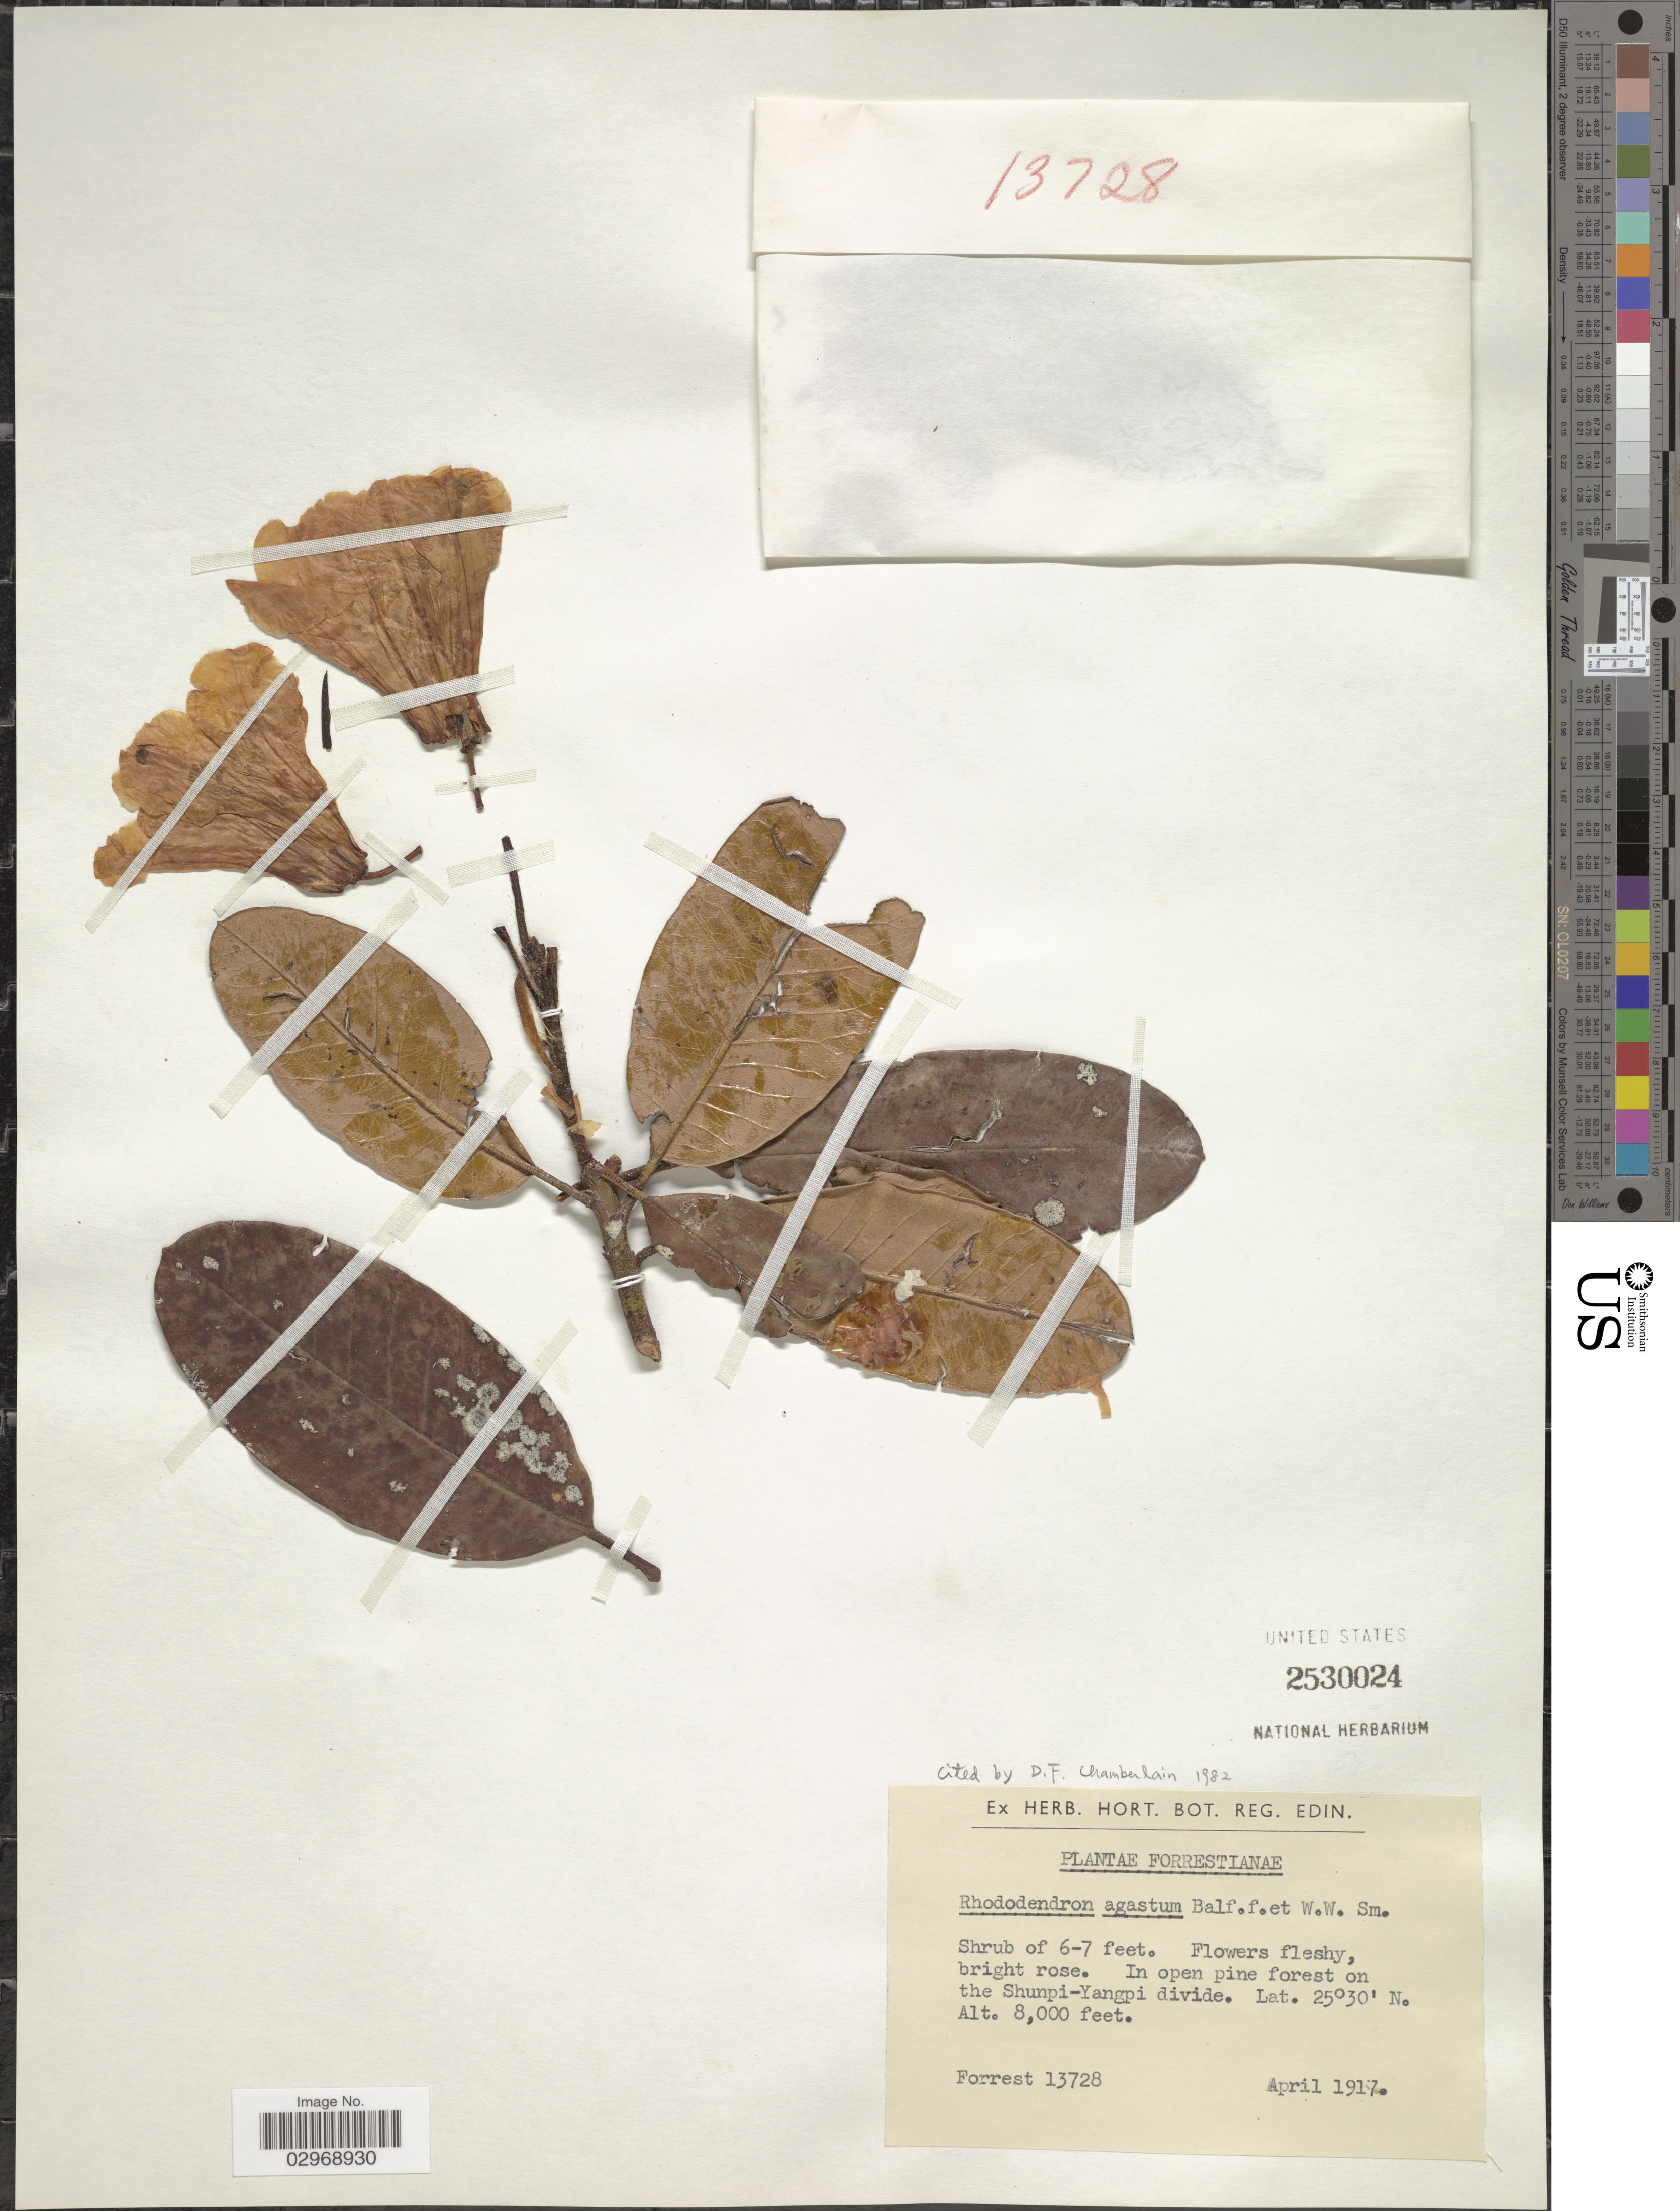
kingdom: Plantae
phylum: Tracheophyta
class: Magnoliopsida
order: Ericales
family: Ericaceae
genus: Rhododendron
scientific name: Rhododendron agastum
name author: Balf. f. & W.W. Sm.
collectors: -. Forrest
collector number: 13728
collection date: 1917-04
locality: In open pine forest on the Shunpi-Yangpi divide.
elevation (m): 2438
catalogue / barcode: US 2530024